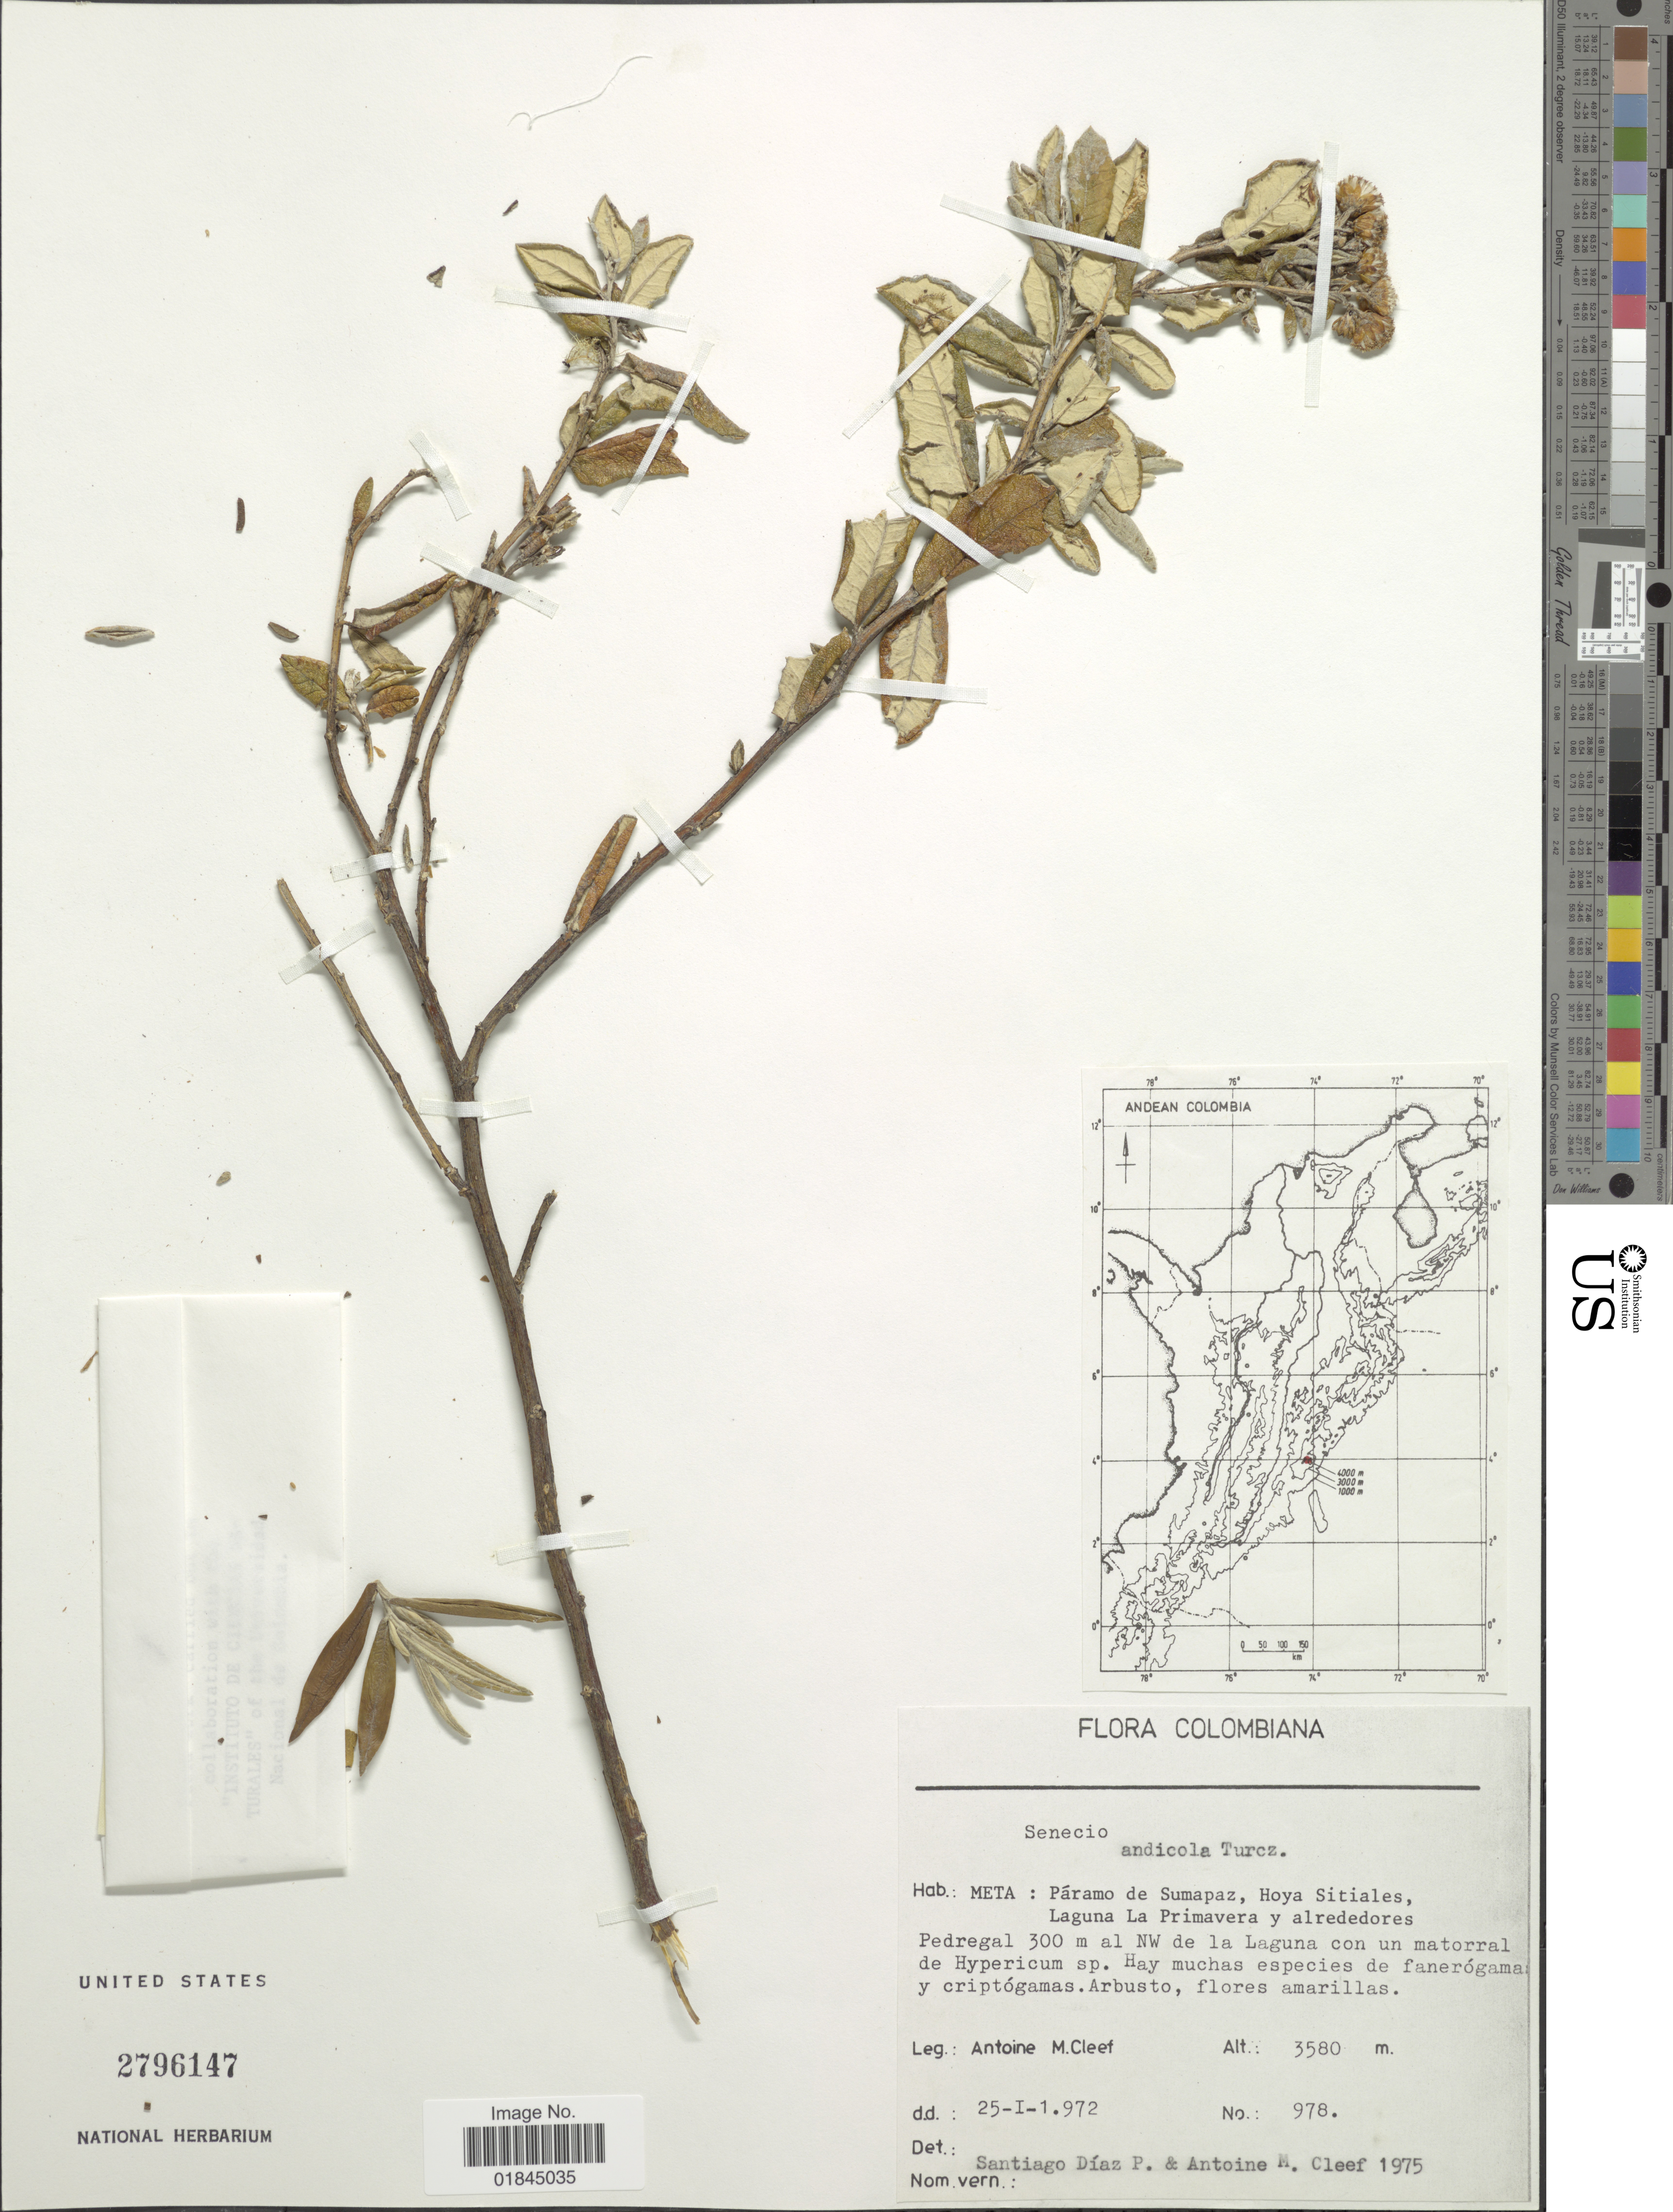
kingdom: Plantae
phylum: Tracheophyta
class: Magnoliopsida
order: Asterales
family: Asteraceae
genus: Pentacalia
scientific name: Pentacalia andicola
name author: (Turcz.) Cuatrec.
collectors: A. M. Cleef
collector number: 978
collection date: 1972-01-25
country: Colombia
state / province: Meta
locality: Paramo de Sumapaz, oya Sitiales, laguna La Primavera y alrededores Pedregal 300 m al NW de la Laguna con un matorral de Hypericum sp. [unsure placement]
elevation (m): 3580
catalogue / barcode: US 2796147